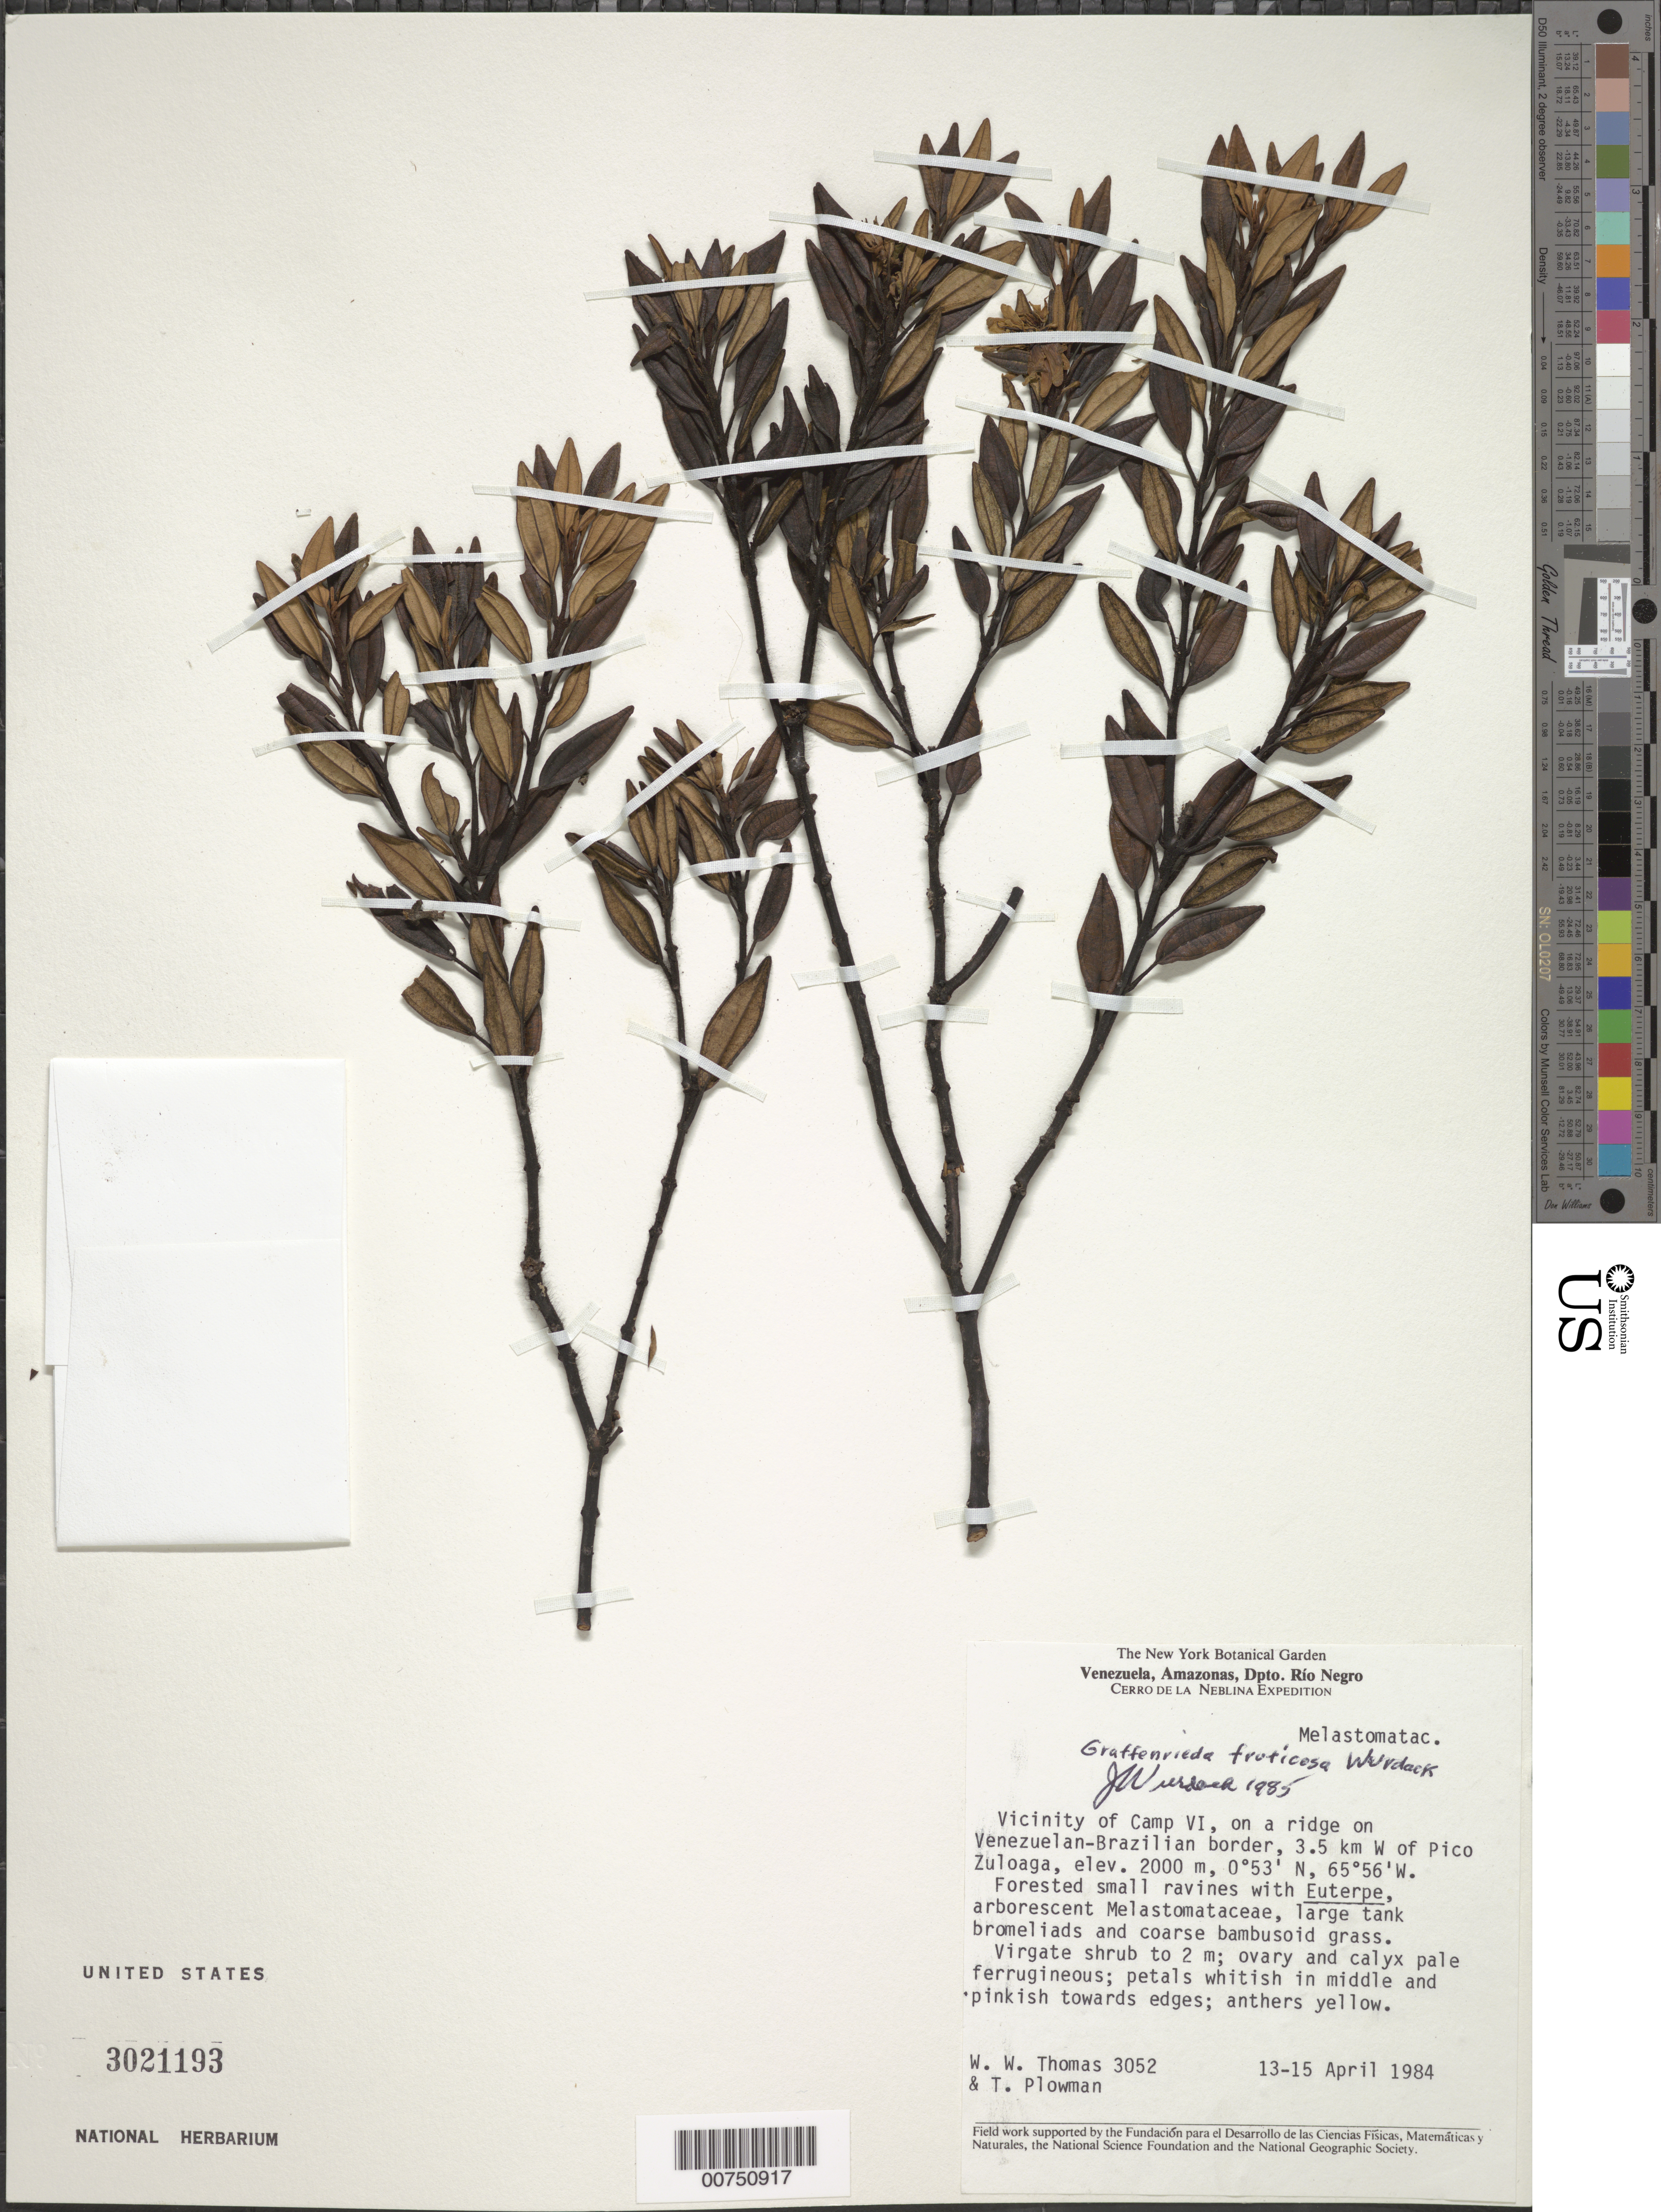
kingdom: Plantae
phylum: Tracheophyta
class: Magnoliopsida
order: Myrtales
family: Melastomataceae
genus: Graffenrieda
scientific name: Graffenrieda fruticosa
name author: Wurdack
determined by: Wurdack, John J., (US), US (UNITED STATES)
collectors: W. W. Thomas & T. Plowman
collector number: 3052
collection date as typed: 13-Apr-78 to 15-Apr-78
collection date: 1978-04-13/1978-04-15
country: Venezuela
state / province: Amazonas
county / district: Río Negro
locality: Pico Zuloga, 3.5 km W of, near Camp VI, Venezuelan-Brazilian border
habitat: Forested small ravines with Euterpe, arborescent Melastomes, large tank bormeliads, coarse bambusoid grass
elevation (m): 2000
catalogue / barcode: US 3021193